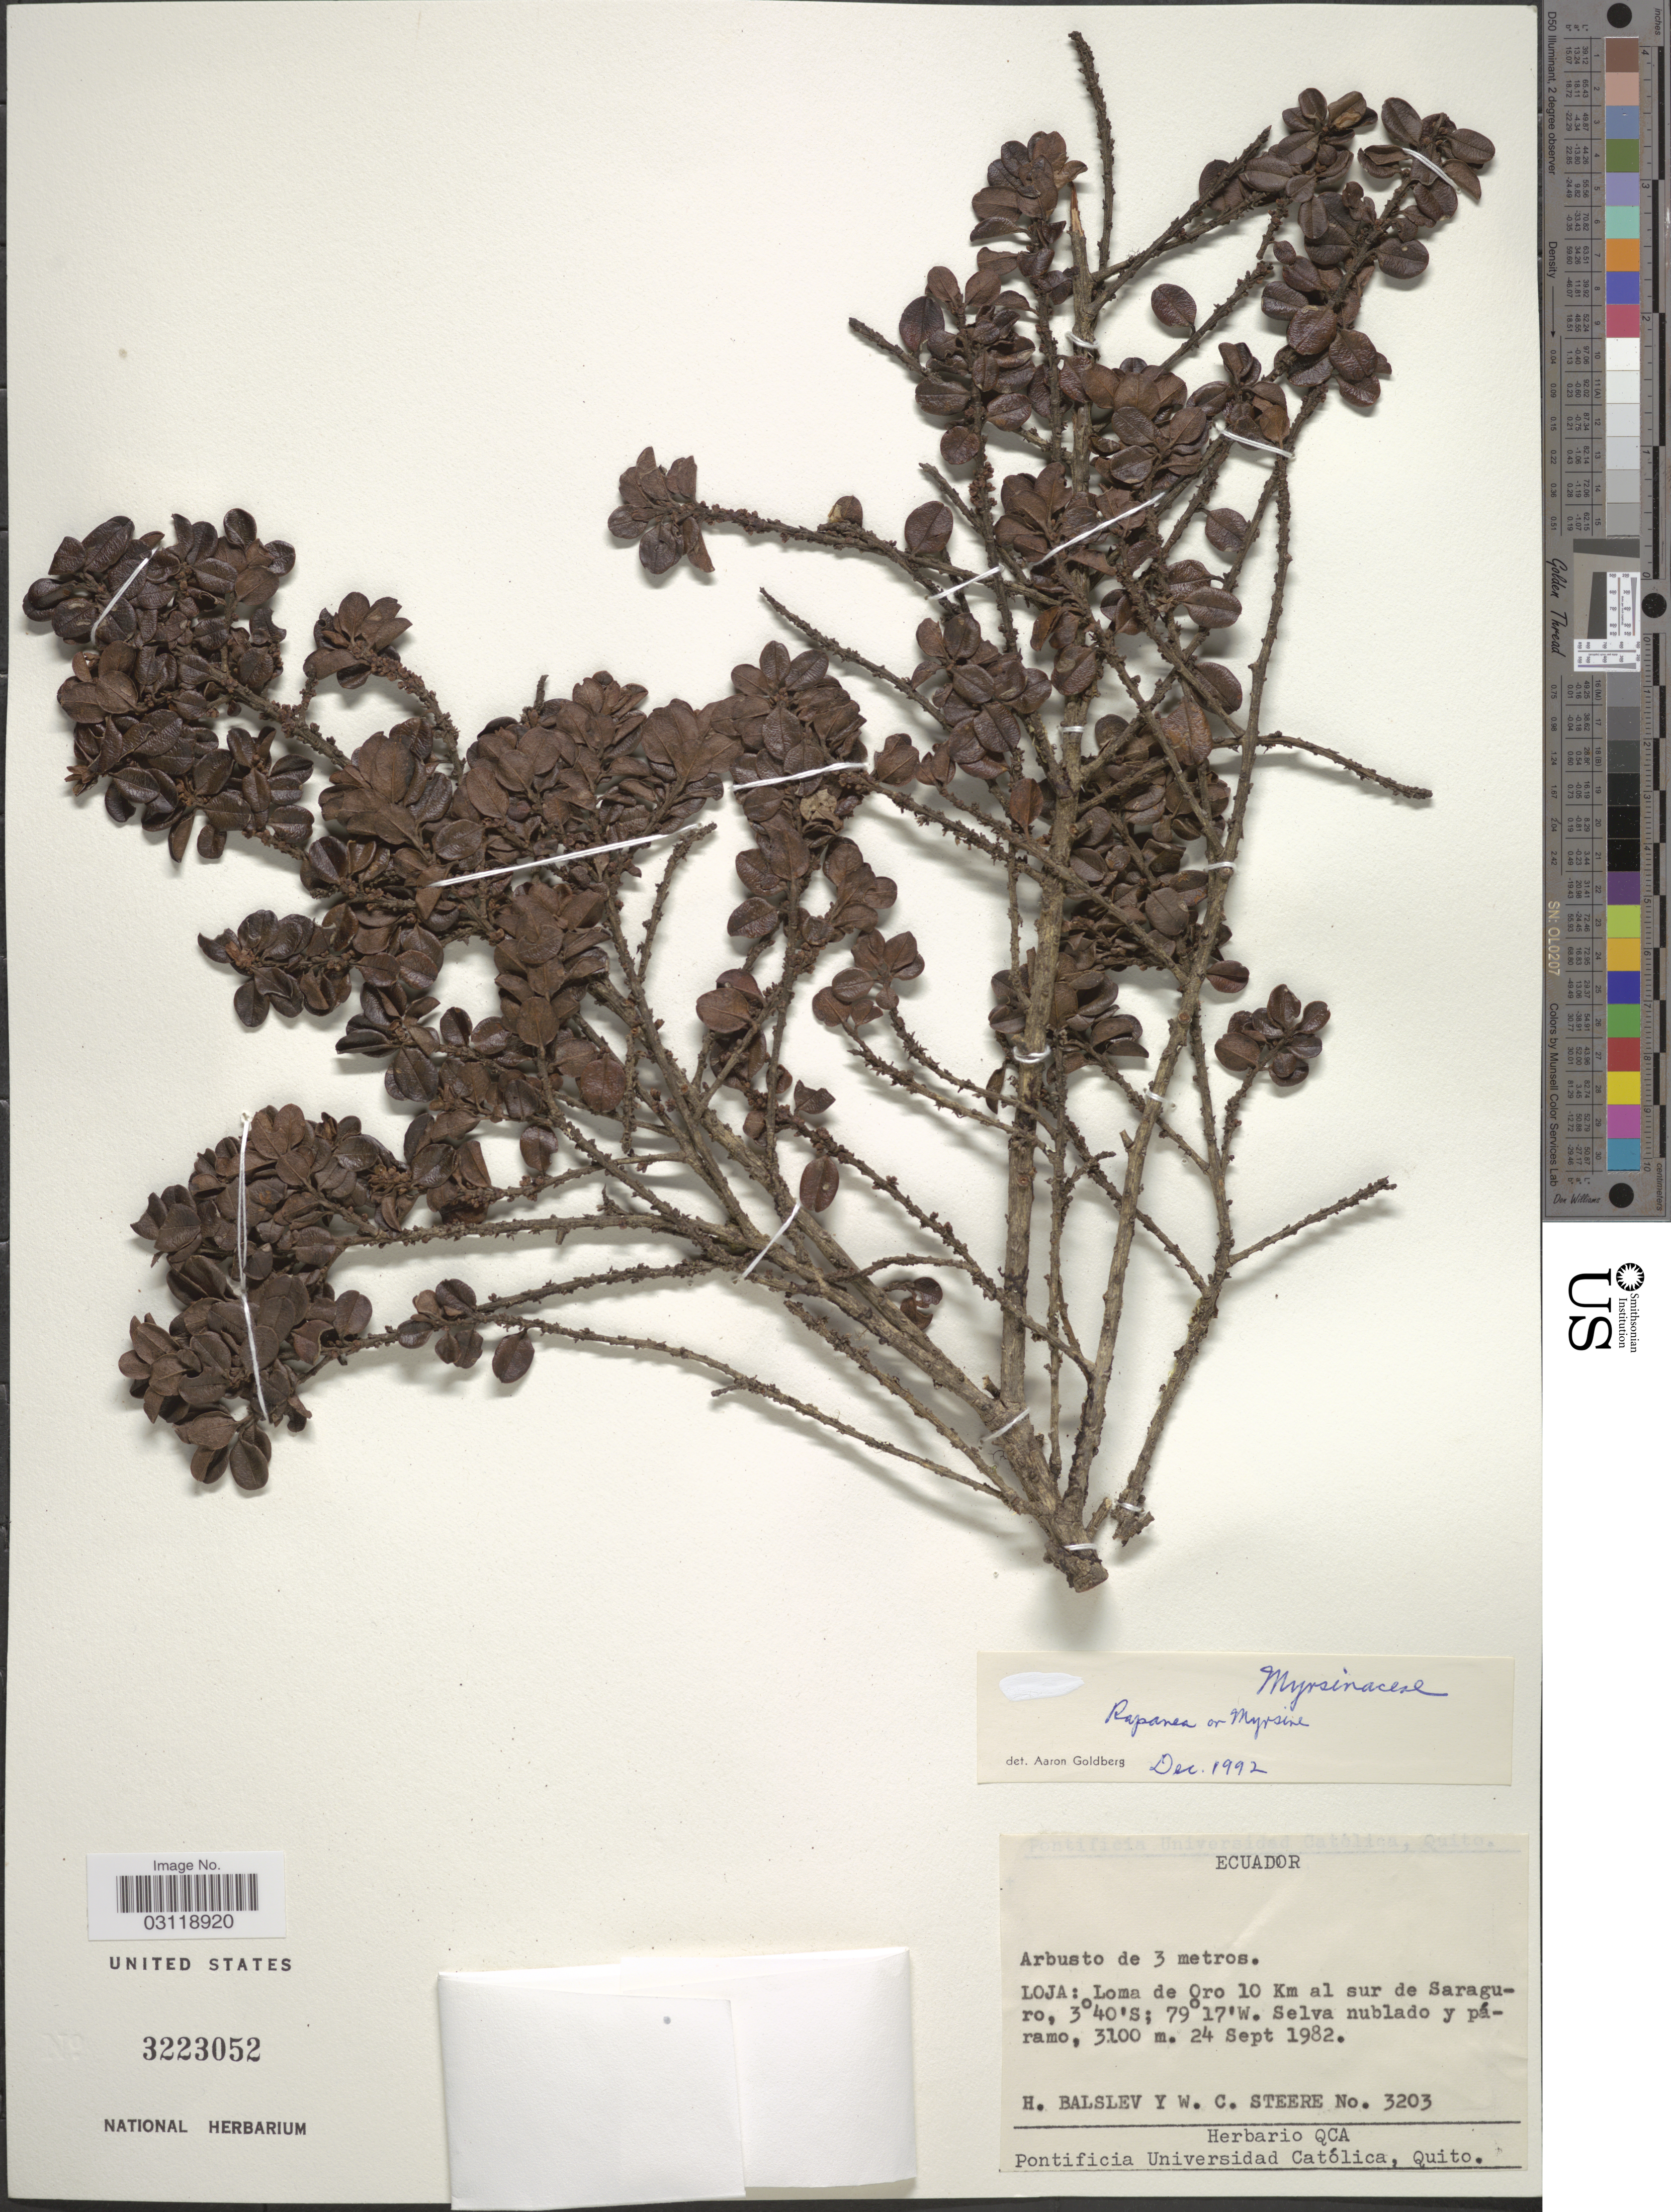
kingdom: Plantae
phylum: Tracheophyta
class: Magnoliopsida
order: Ericales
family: Primulaceae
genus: Rapanea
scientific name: Rapanea sp.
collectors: H. Balslev & W. C. Steere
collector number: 3203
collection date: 1982-09-24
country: Ecuador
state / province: Loja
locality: Loma de Oro 10 Km al sur de Saraguro.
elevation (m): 3100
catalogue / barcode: US 3223052